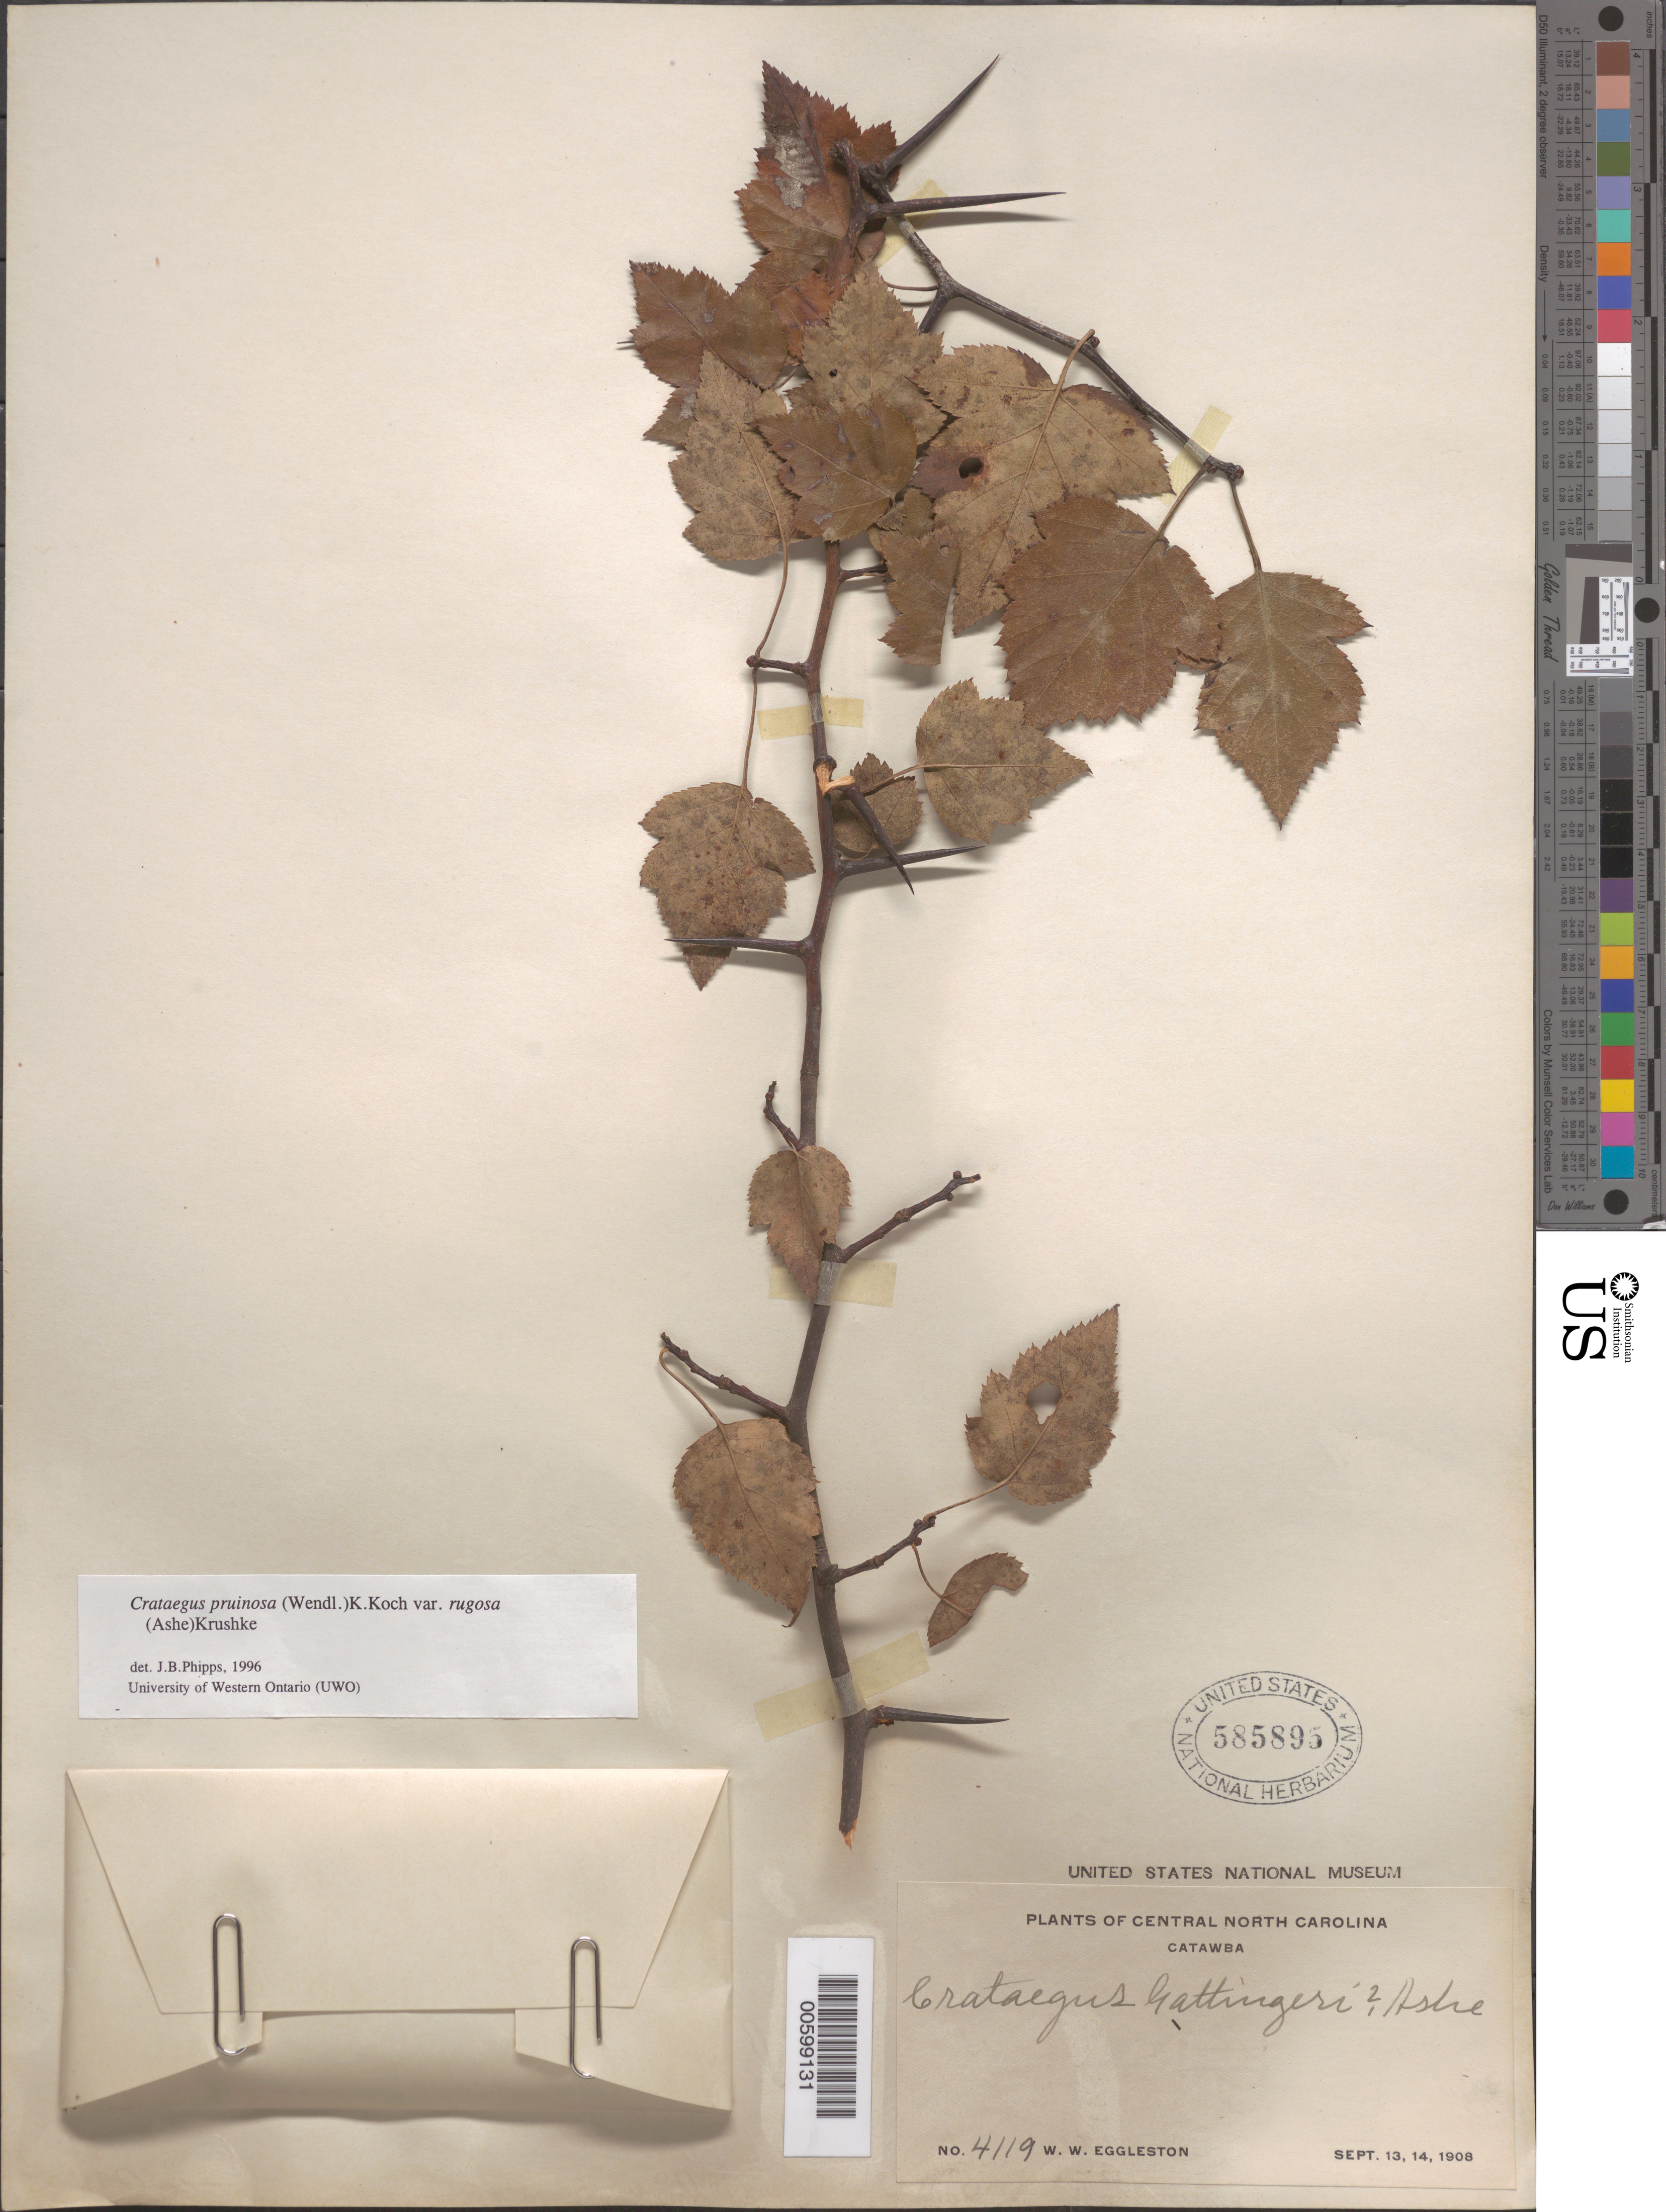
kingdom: Plantae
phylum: Tracheophyta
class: Magnoliopsida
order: Rosales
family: Rosaceae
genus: Crataegus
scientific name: Crataegus pruinosa var. rugosa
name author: (Ashe) Kruschke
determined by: Phipps, James B., (UWO), University of Western Ontario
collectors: W. W. Eggleston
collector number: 4119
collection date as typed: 13 Sep 1908 to 14 Sep 1908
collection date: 1908-09-13/1908-09-14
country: United States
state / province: North Carolina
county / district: Catawba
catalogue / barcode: US 585895